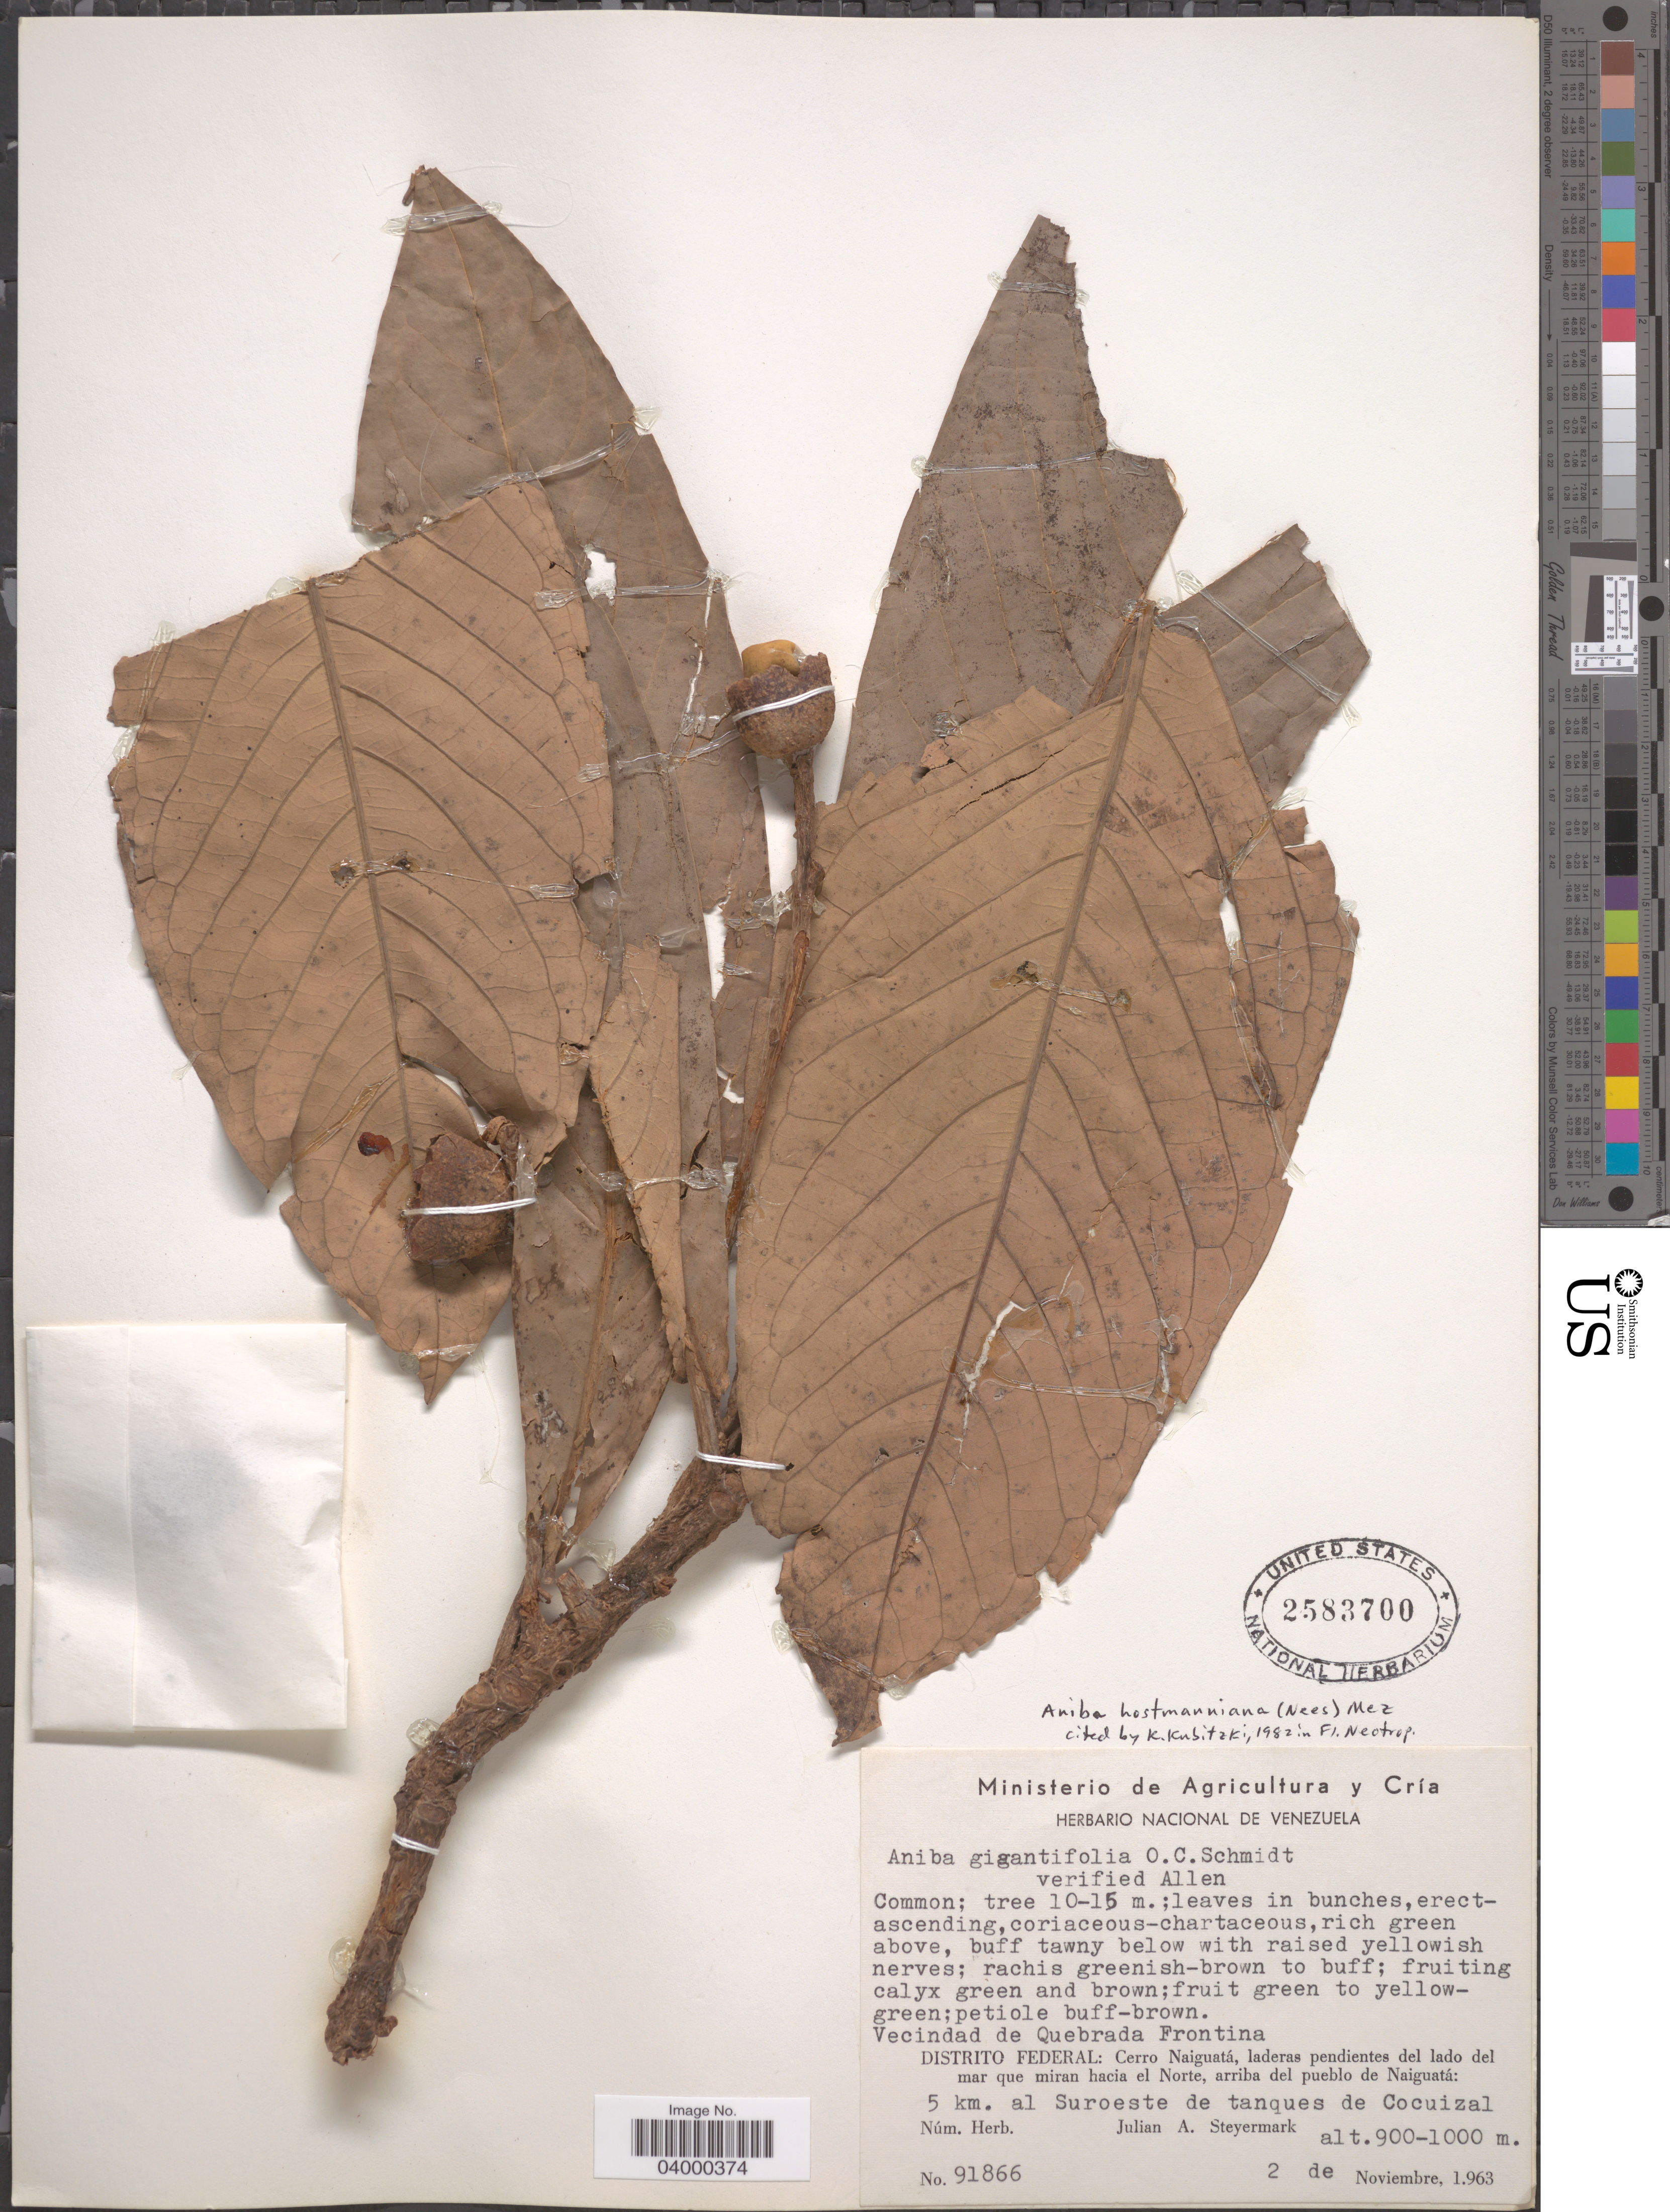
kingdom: Plantae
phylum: Tracheophyta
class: Magnoliopsida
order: Laurales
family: Lauraceae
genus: Aniba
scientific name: Aniba hostmanniana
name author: (Nees) Mez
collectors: J. Steyermark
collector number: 91866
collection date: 1963-11-02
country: Venezuela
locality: Vecindad de Quebrada Frontina. Distrito Federal: Cerro Naiguatá, laderas pendientes del lado del mar que miran hacia el Norte, arriba del pueblo de Naiguatá: 5 km. al Suroeste de tanques de Cocuizal.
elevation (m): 900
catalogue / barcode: US 2583700